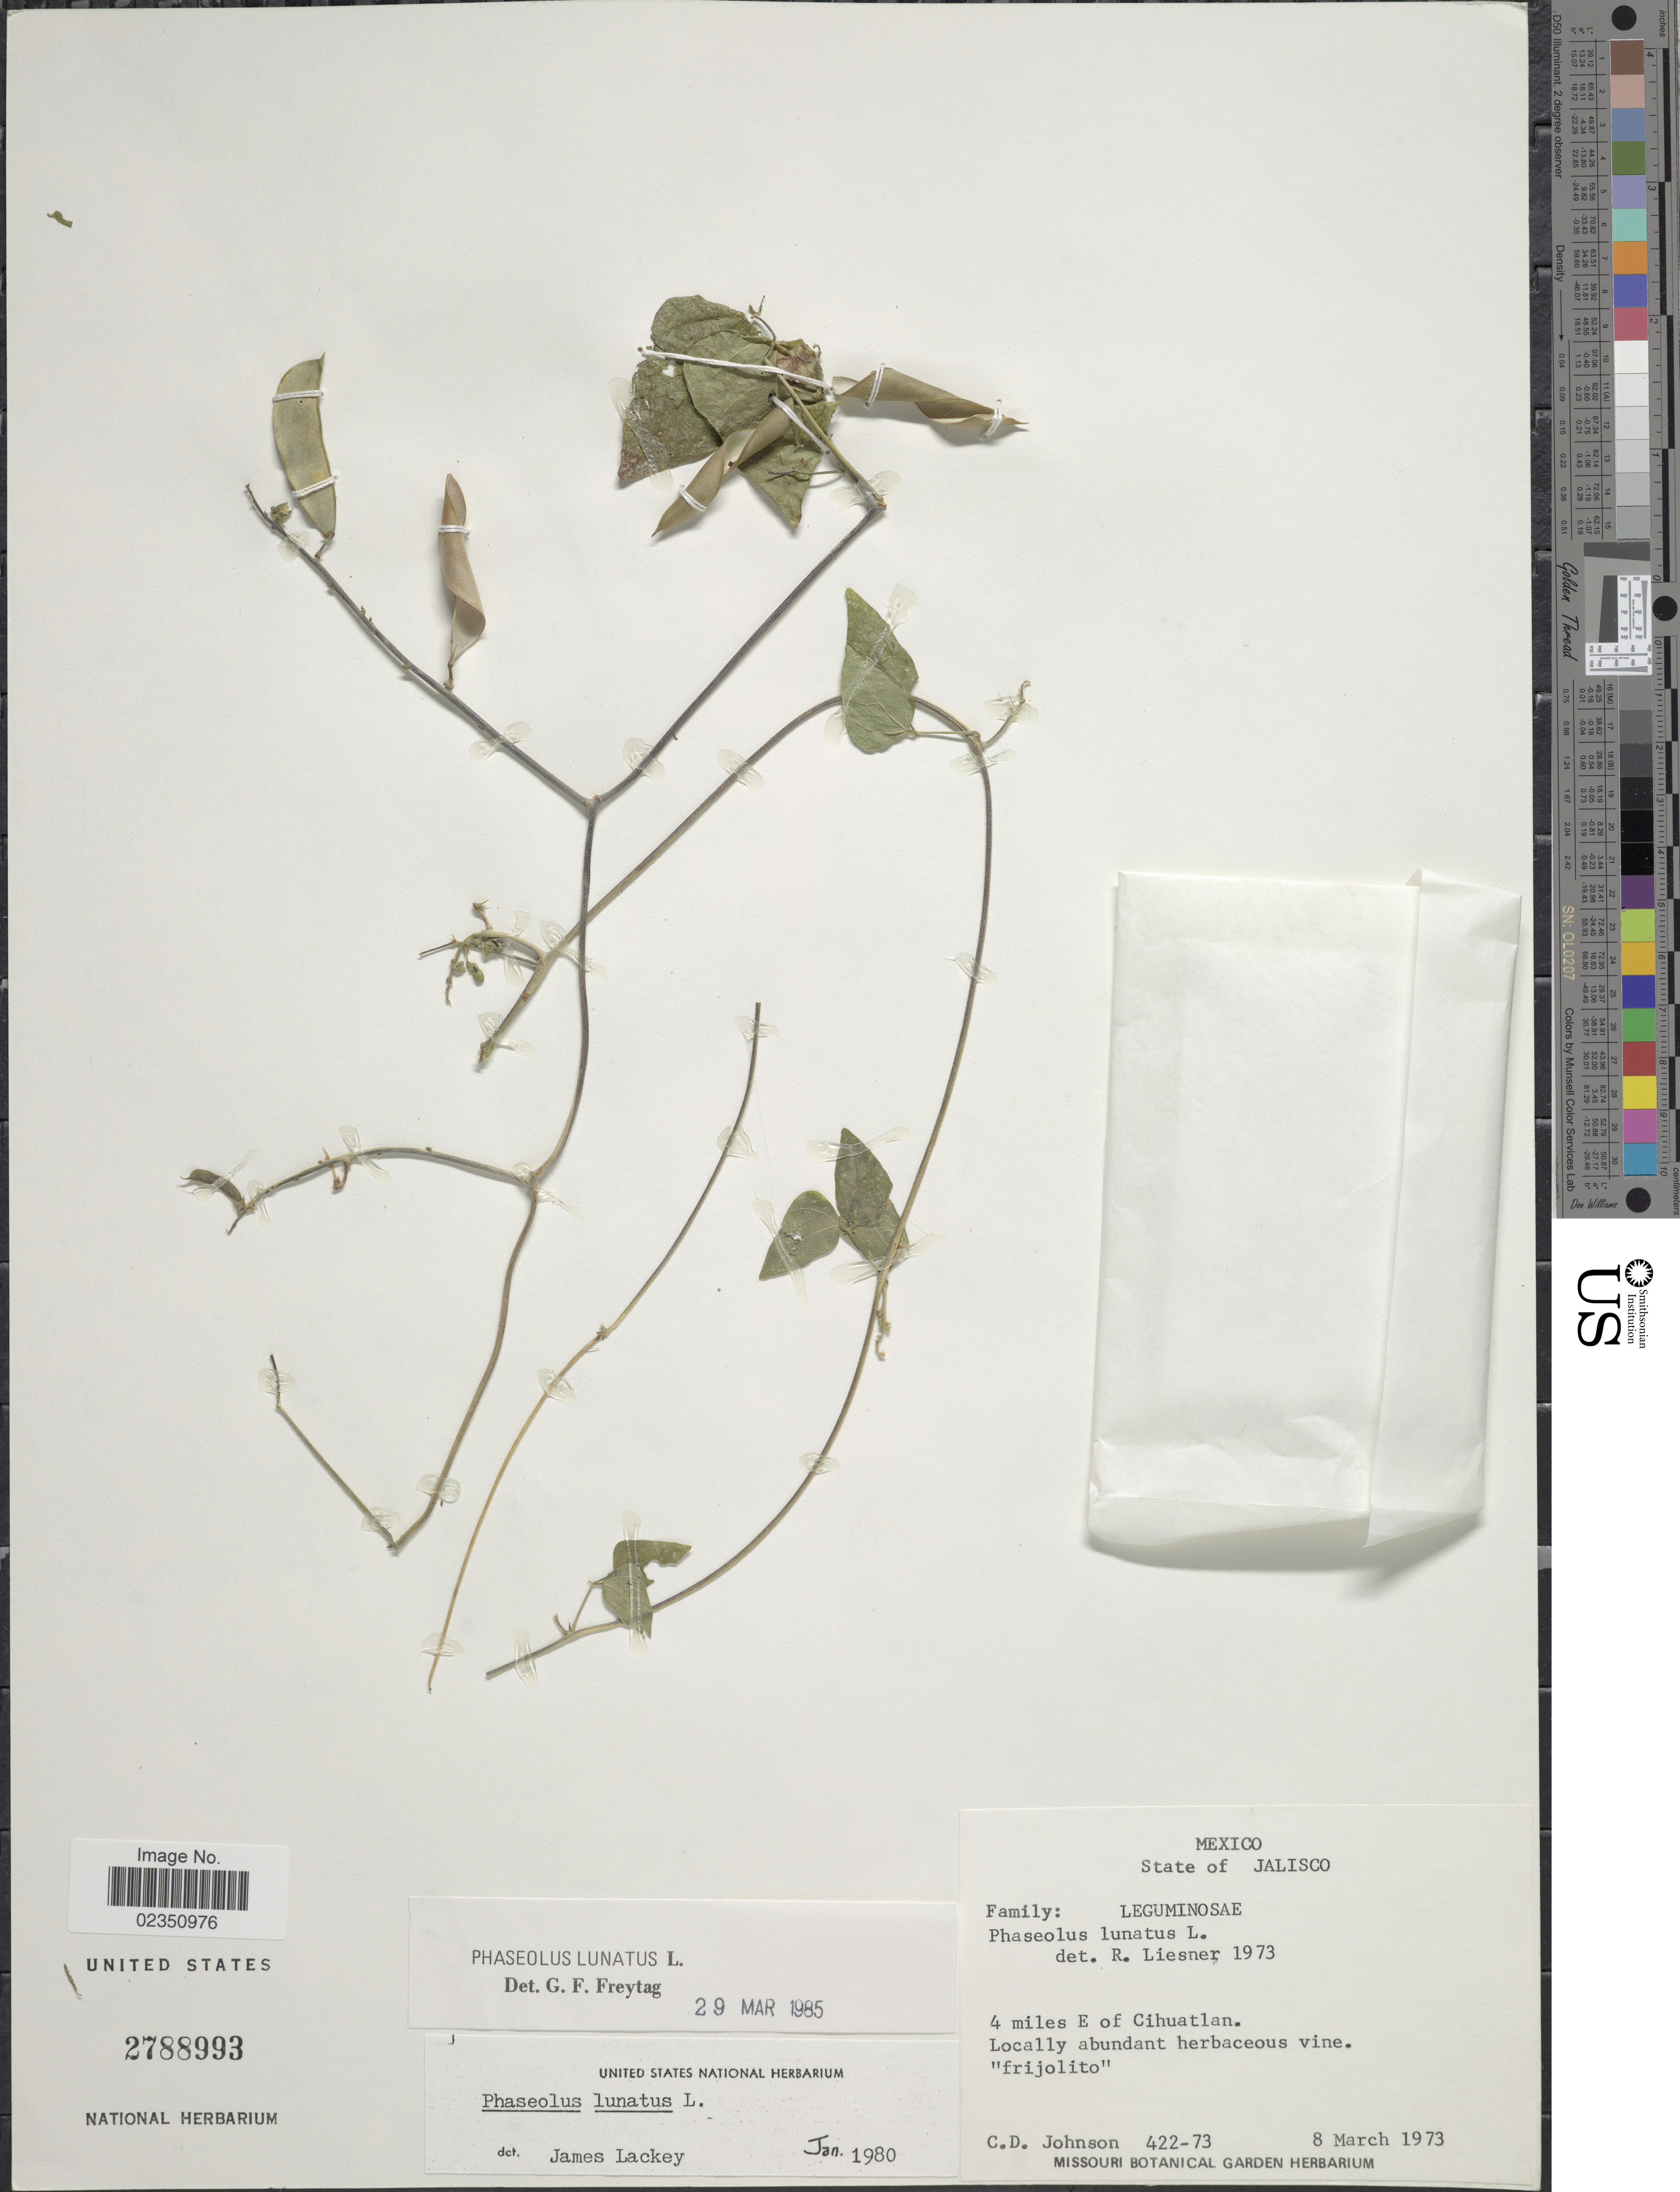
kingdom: Plantae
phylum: Tracheophyta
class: Magnoliopsida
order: Fabales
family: Fabaceae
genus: Phaseolus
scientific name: Phaseolus lunatus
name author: L.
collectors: C. D. Johnson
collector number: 422-73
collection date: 1973-03-08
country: Mexico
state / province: Jalisco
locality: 4 miles E of Cihuatlan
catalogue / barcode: US 2788993